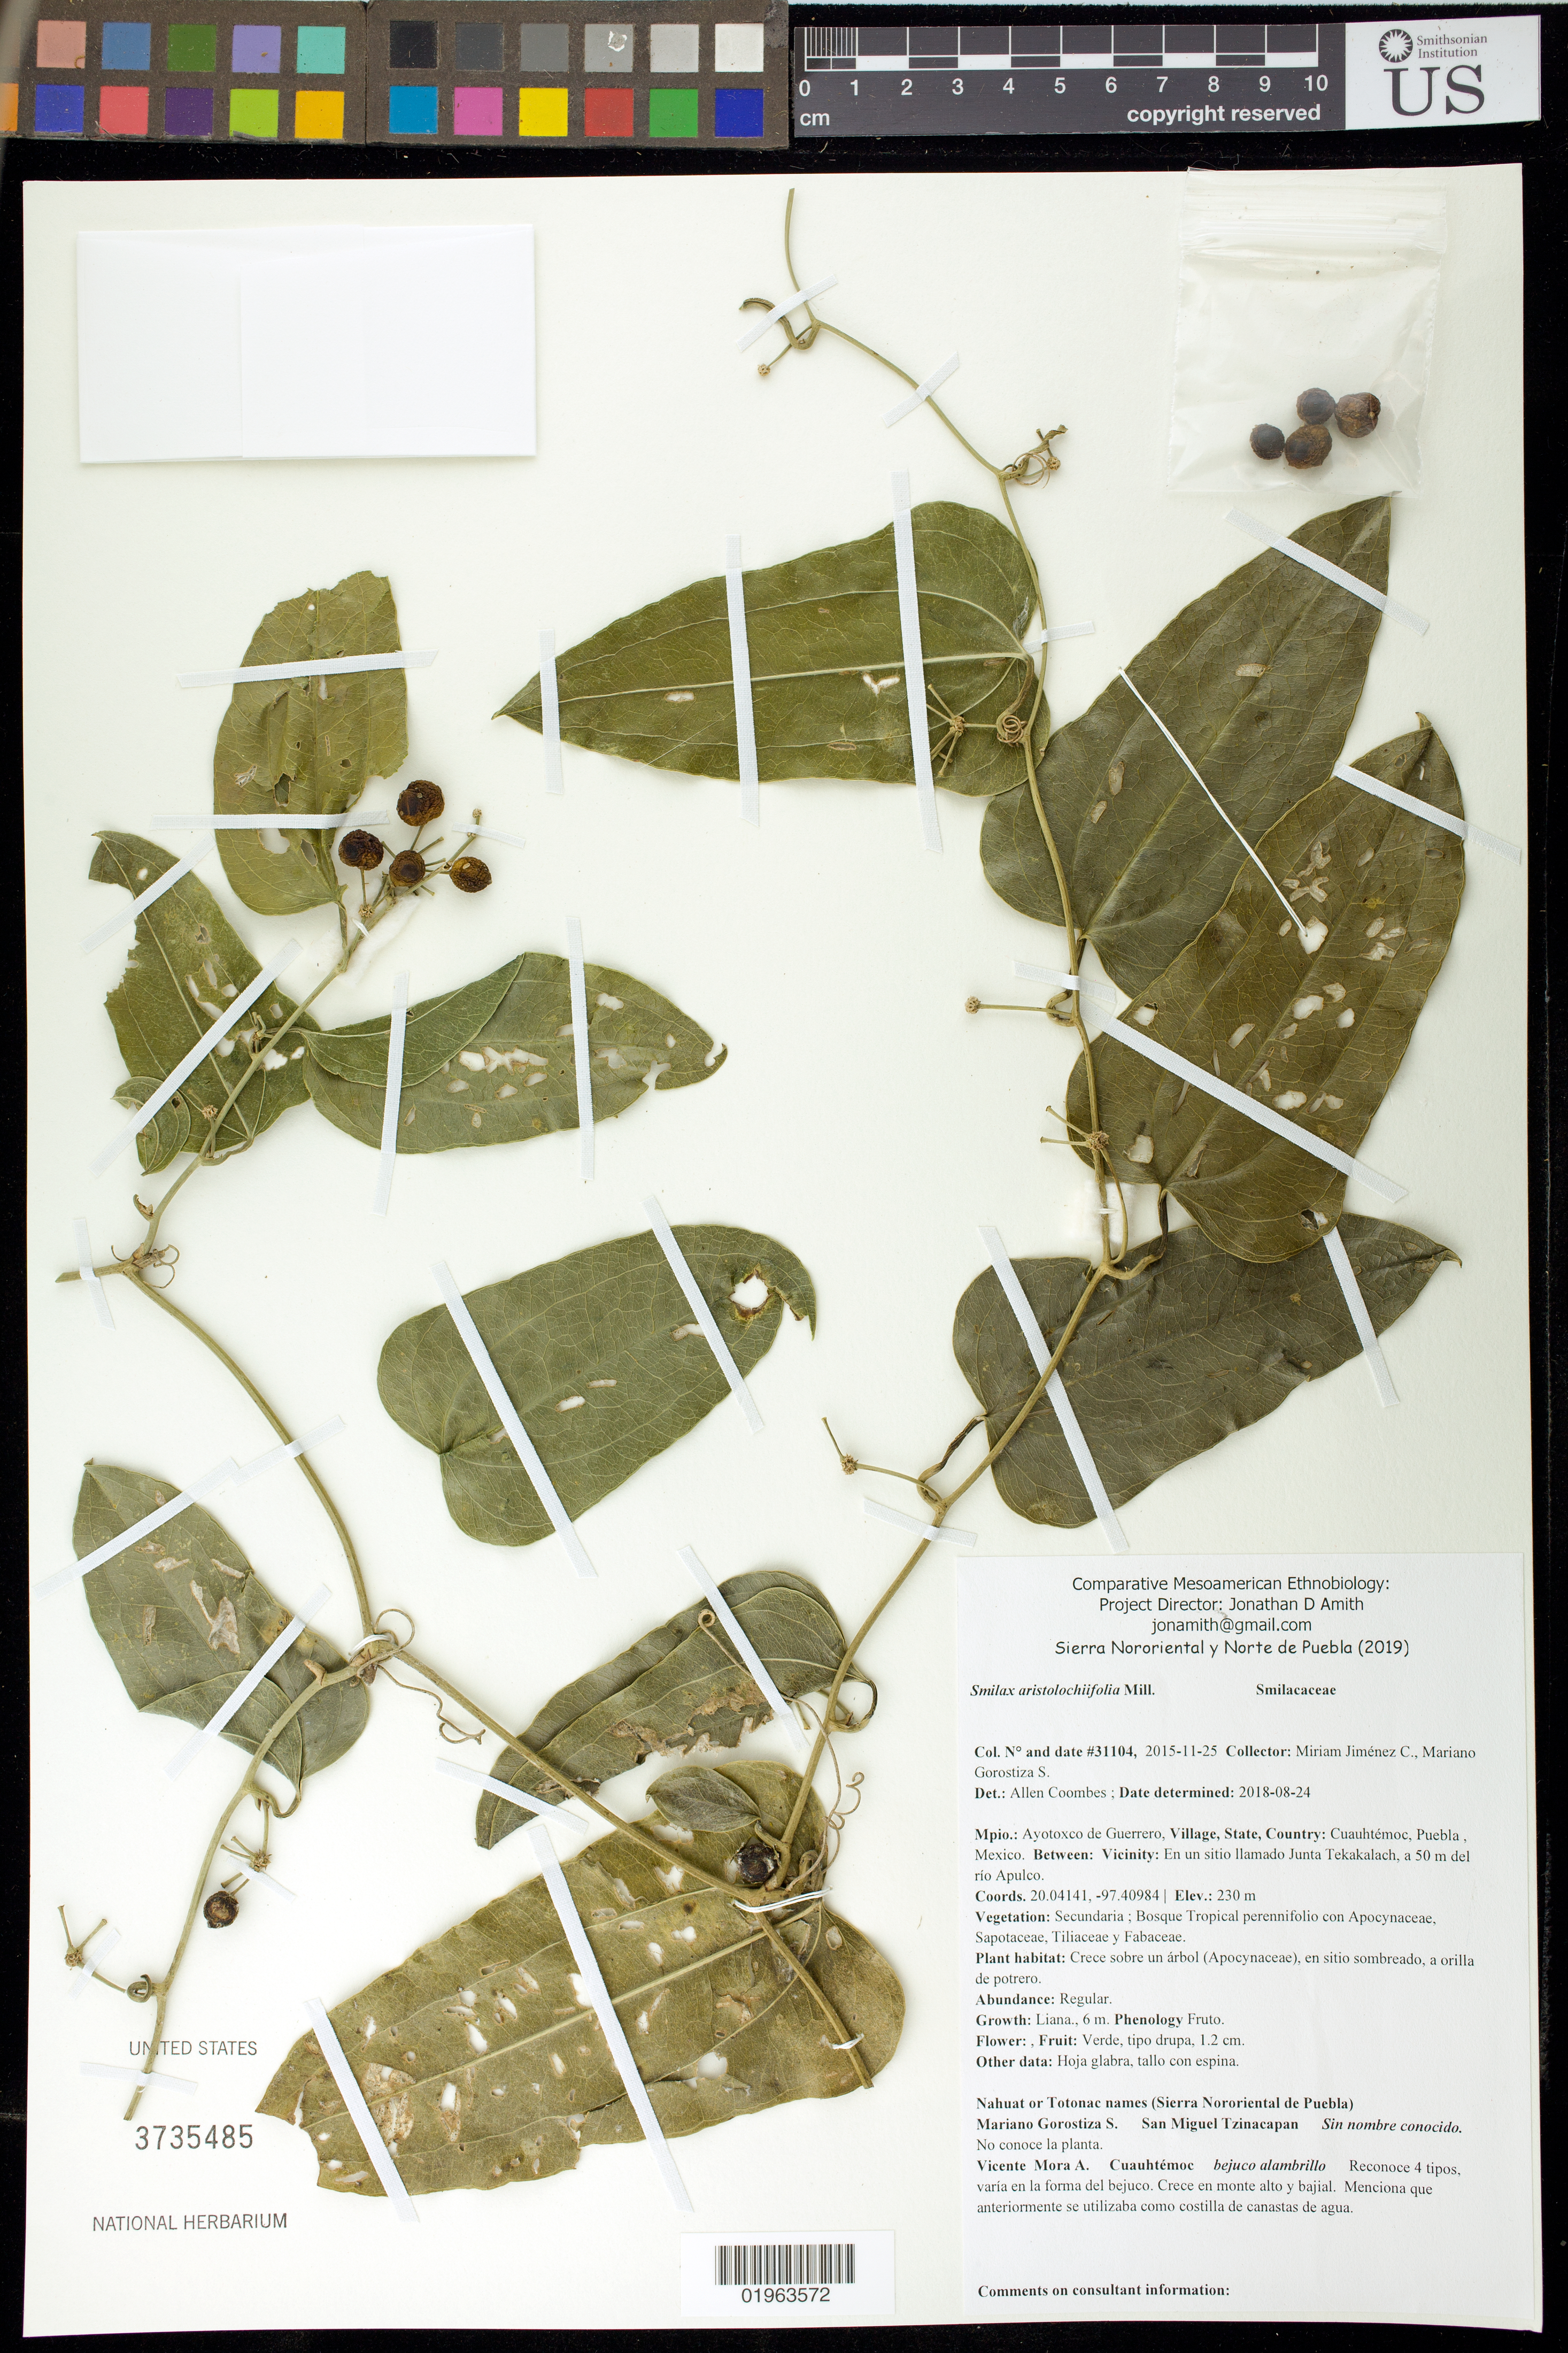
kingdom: Plantae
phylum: Tracheophyta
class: Liliopsida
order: Liliales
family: Smilacaceae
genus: Smilax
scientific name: Smilax aristolochiifolia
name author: Mill.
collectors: M. Jimenez & M. Salazar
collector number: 31104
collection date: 2015-11-25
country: Mexico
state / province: Puebla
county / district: Ayotoxco de Guerrero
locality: Guauhtemoc, En un sitio llamado Junta Tekakalach, a 50 m del rio Apulco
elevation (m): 230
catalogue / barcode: US 3735485